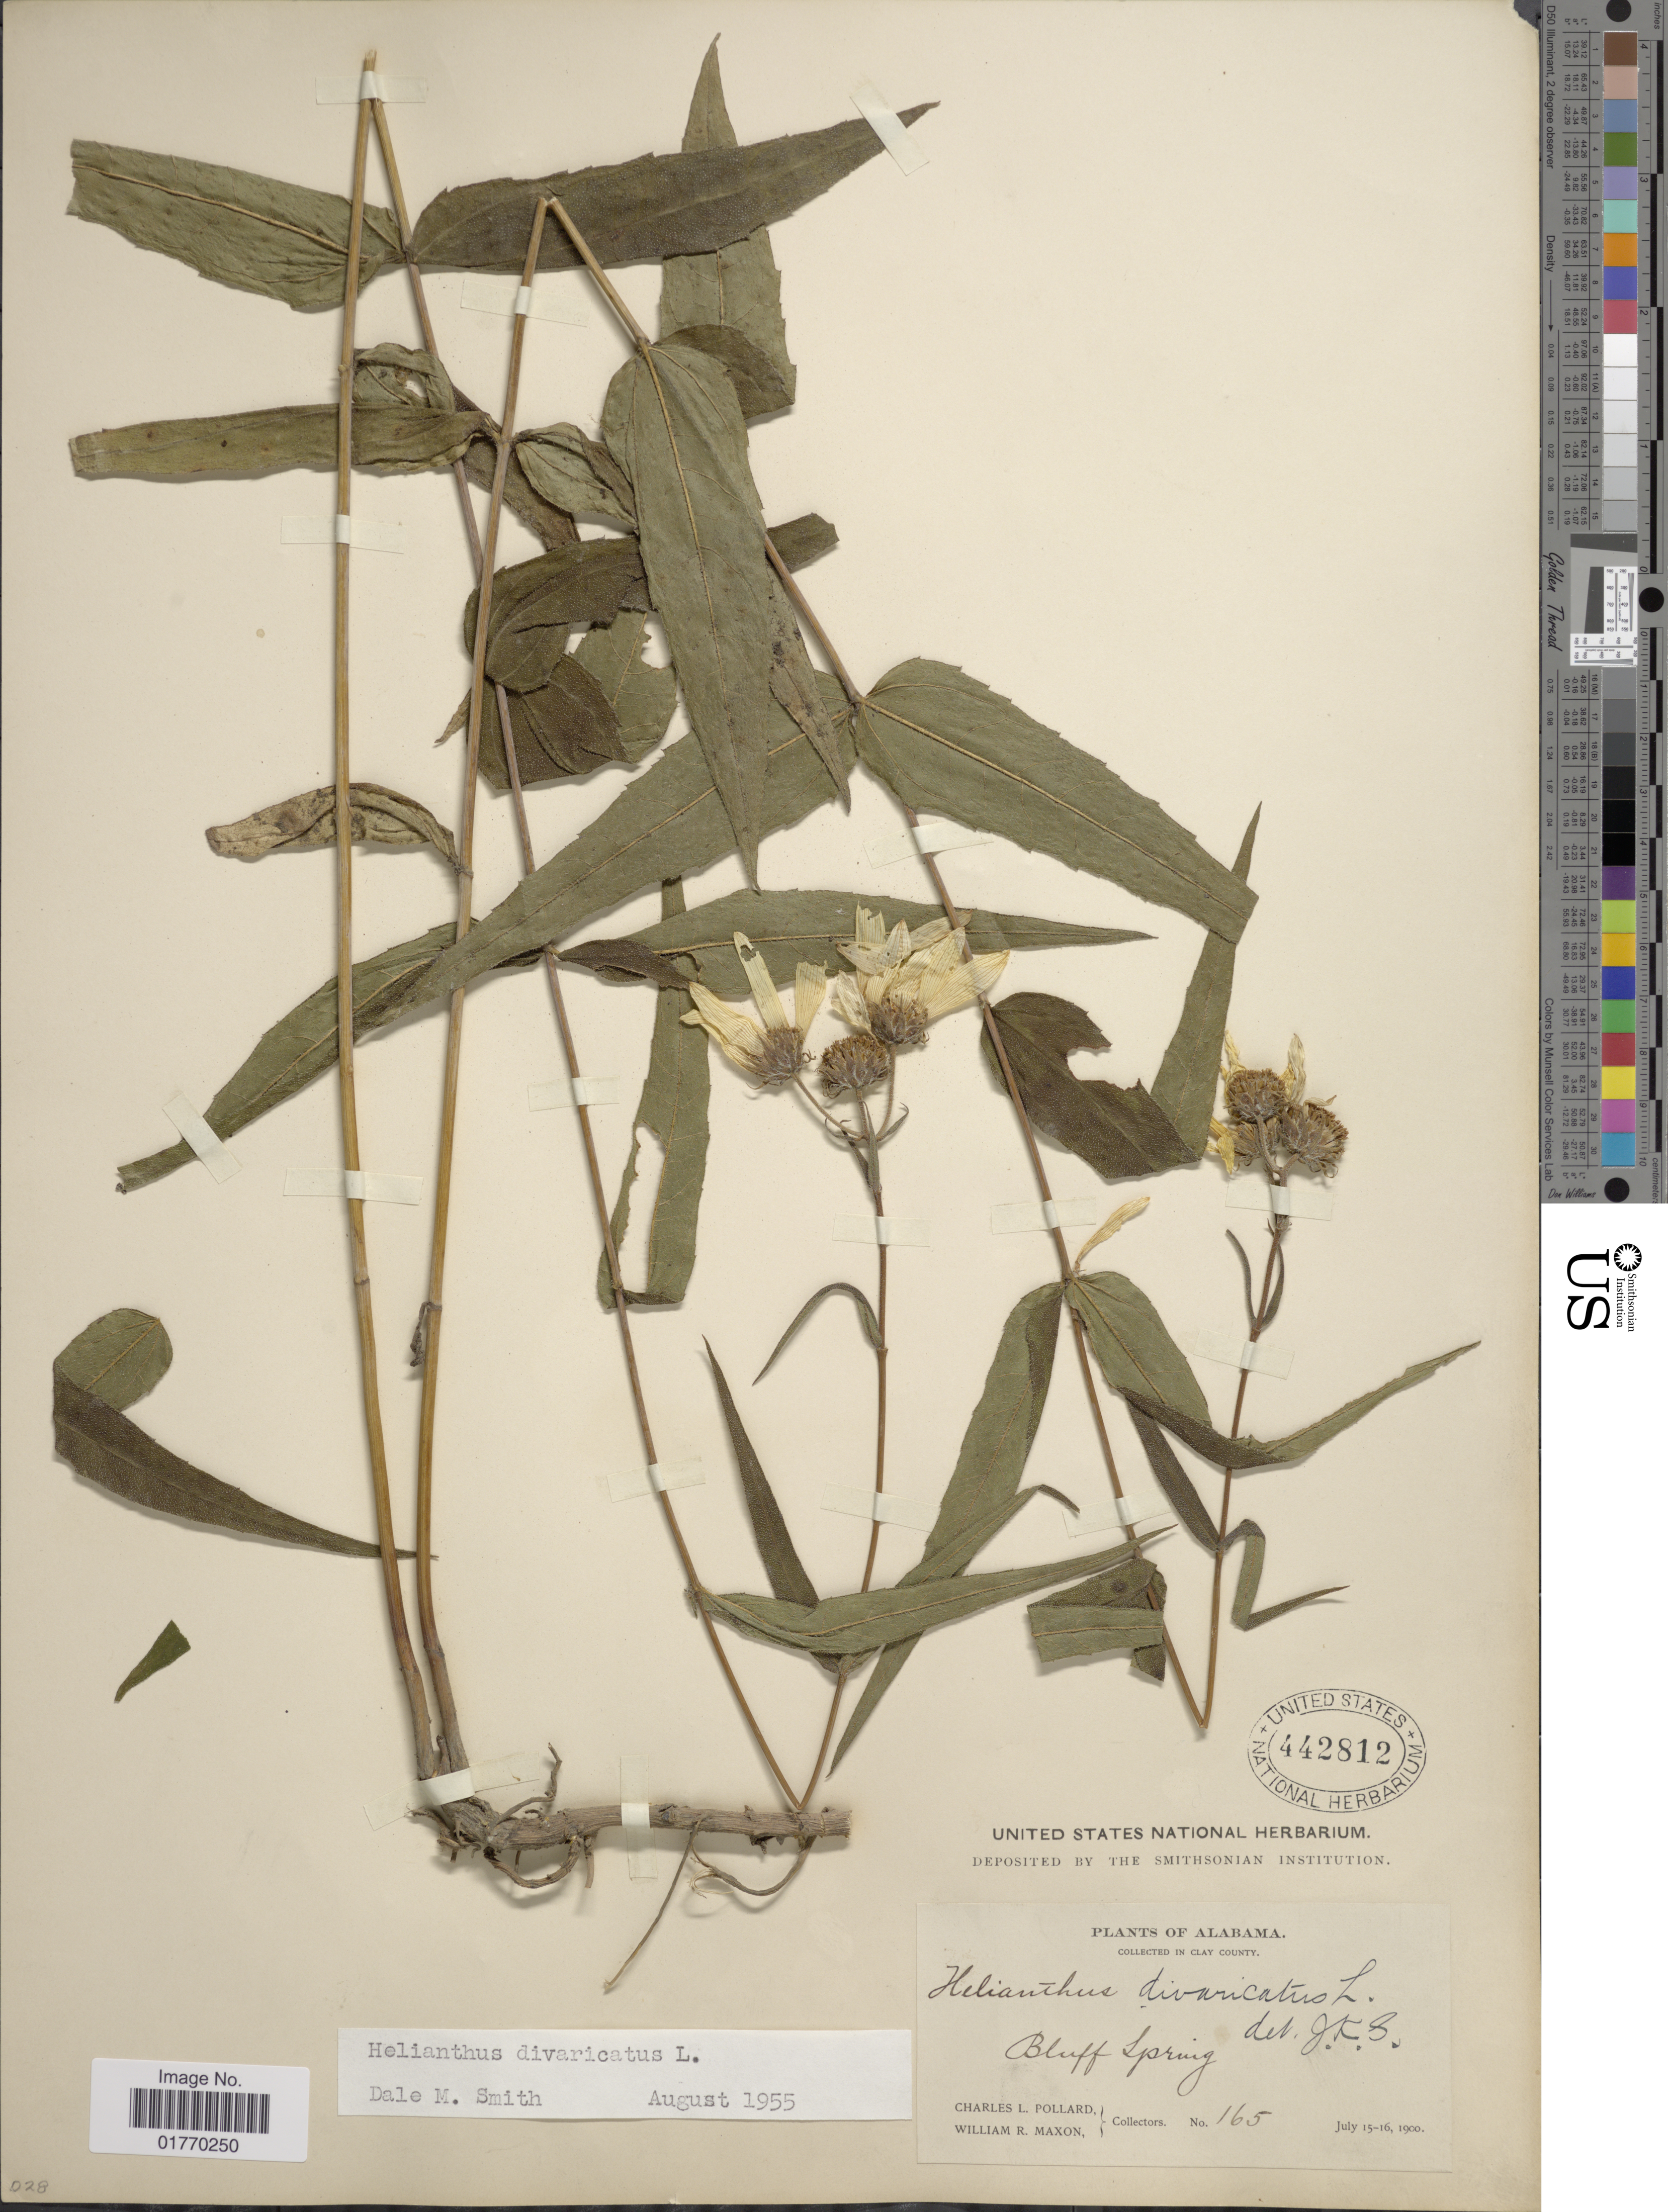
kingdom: Plantae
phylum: Tracheophyta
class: Magnoliopsida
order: Asterales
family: Asteraceae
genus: Helianthus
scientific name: Helianthus divaricatus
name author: L.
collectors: C. L. Pollard & W. R. Maxon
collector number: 165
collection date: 1900-07-15/1900-07-16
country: United States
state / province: Alabama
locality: In Clay County, Bluff Spring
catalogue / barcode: US 442812